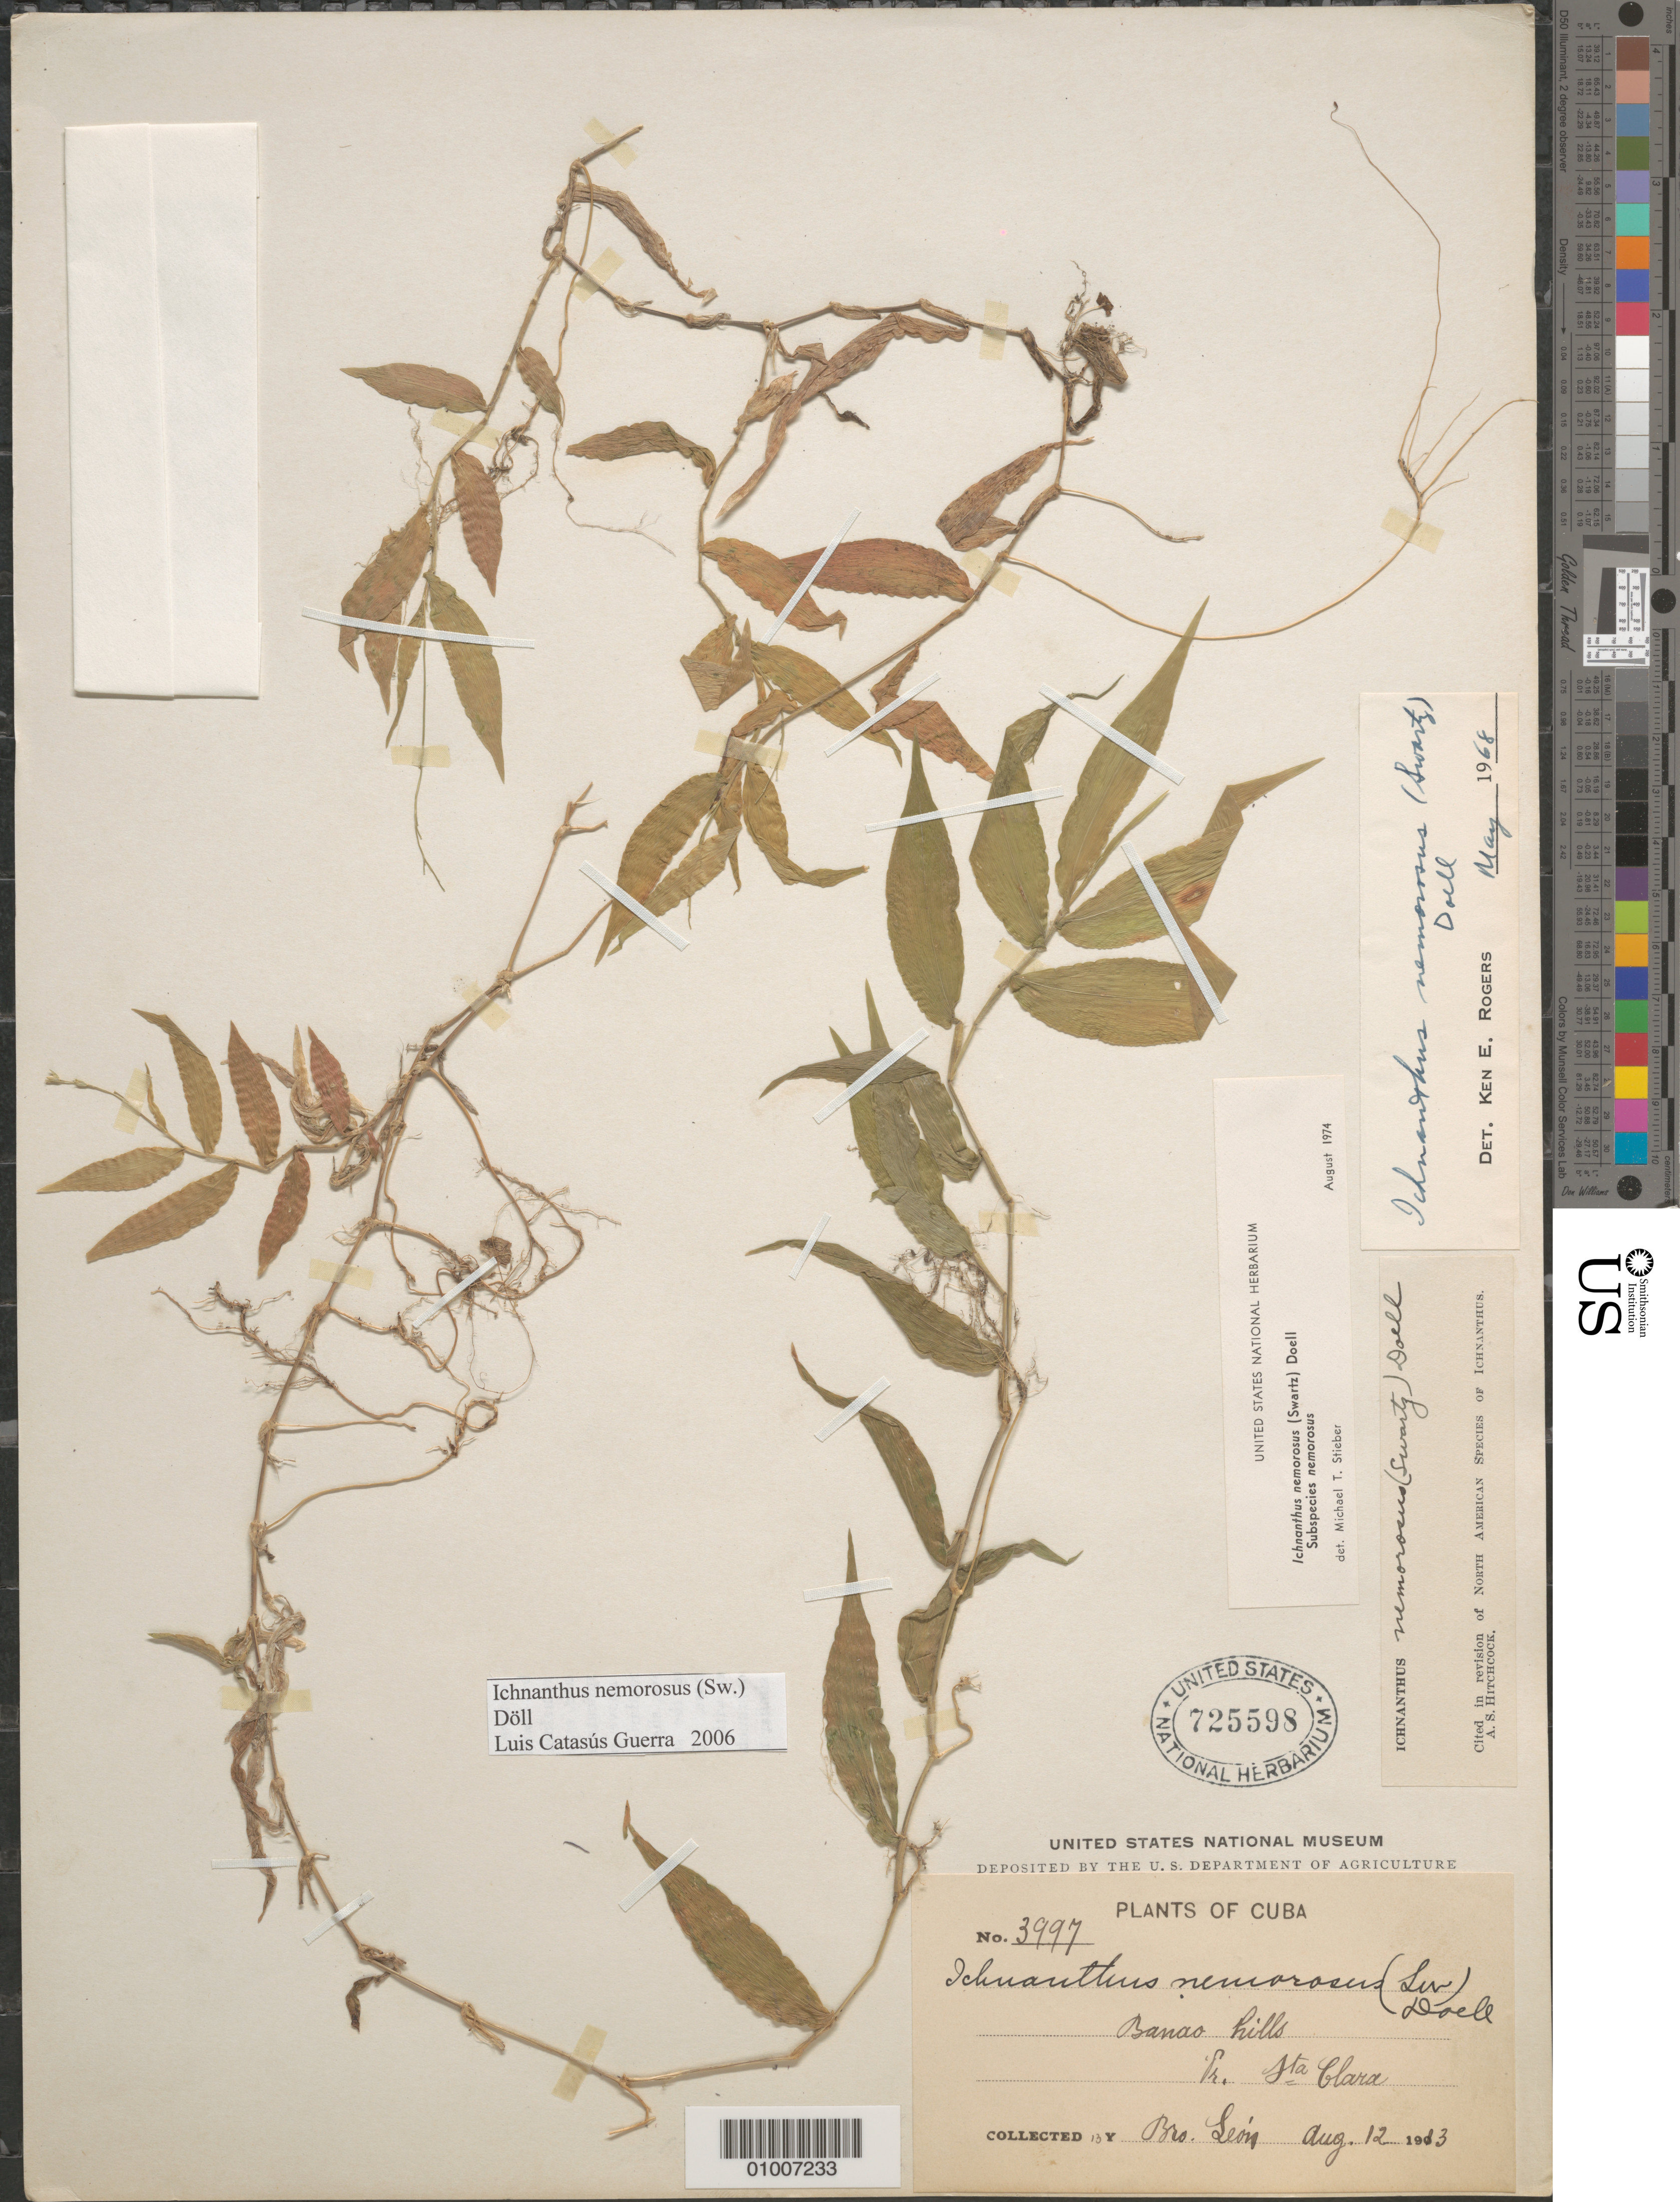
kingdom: Plantae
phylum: Tracheophyta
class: Liliopsida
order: Poales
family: Poaceae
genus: Ichnanthus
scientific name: Ichnanthus nemorosus var. nemorosus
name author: (Sw.) Döll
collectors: Bro. León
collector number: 3997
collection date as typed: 12 Aug 1913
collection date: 1913-08-12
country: Cuba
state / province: Villa Clara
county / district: Santa Clara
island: Cuba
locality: Santa Clara, Banao hills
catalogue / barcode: US 725598